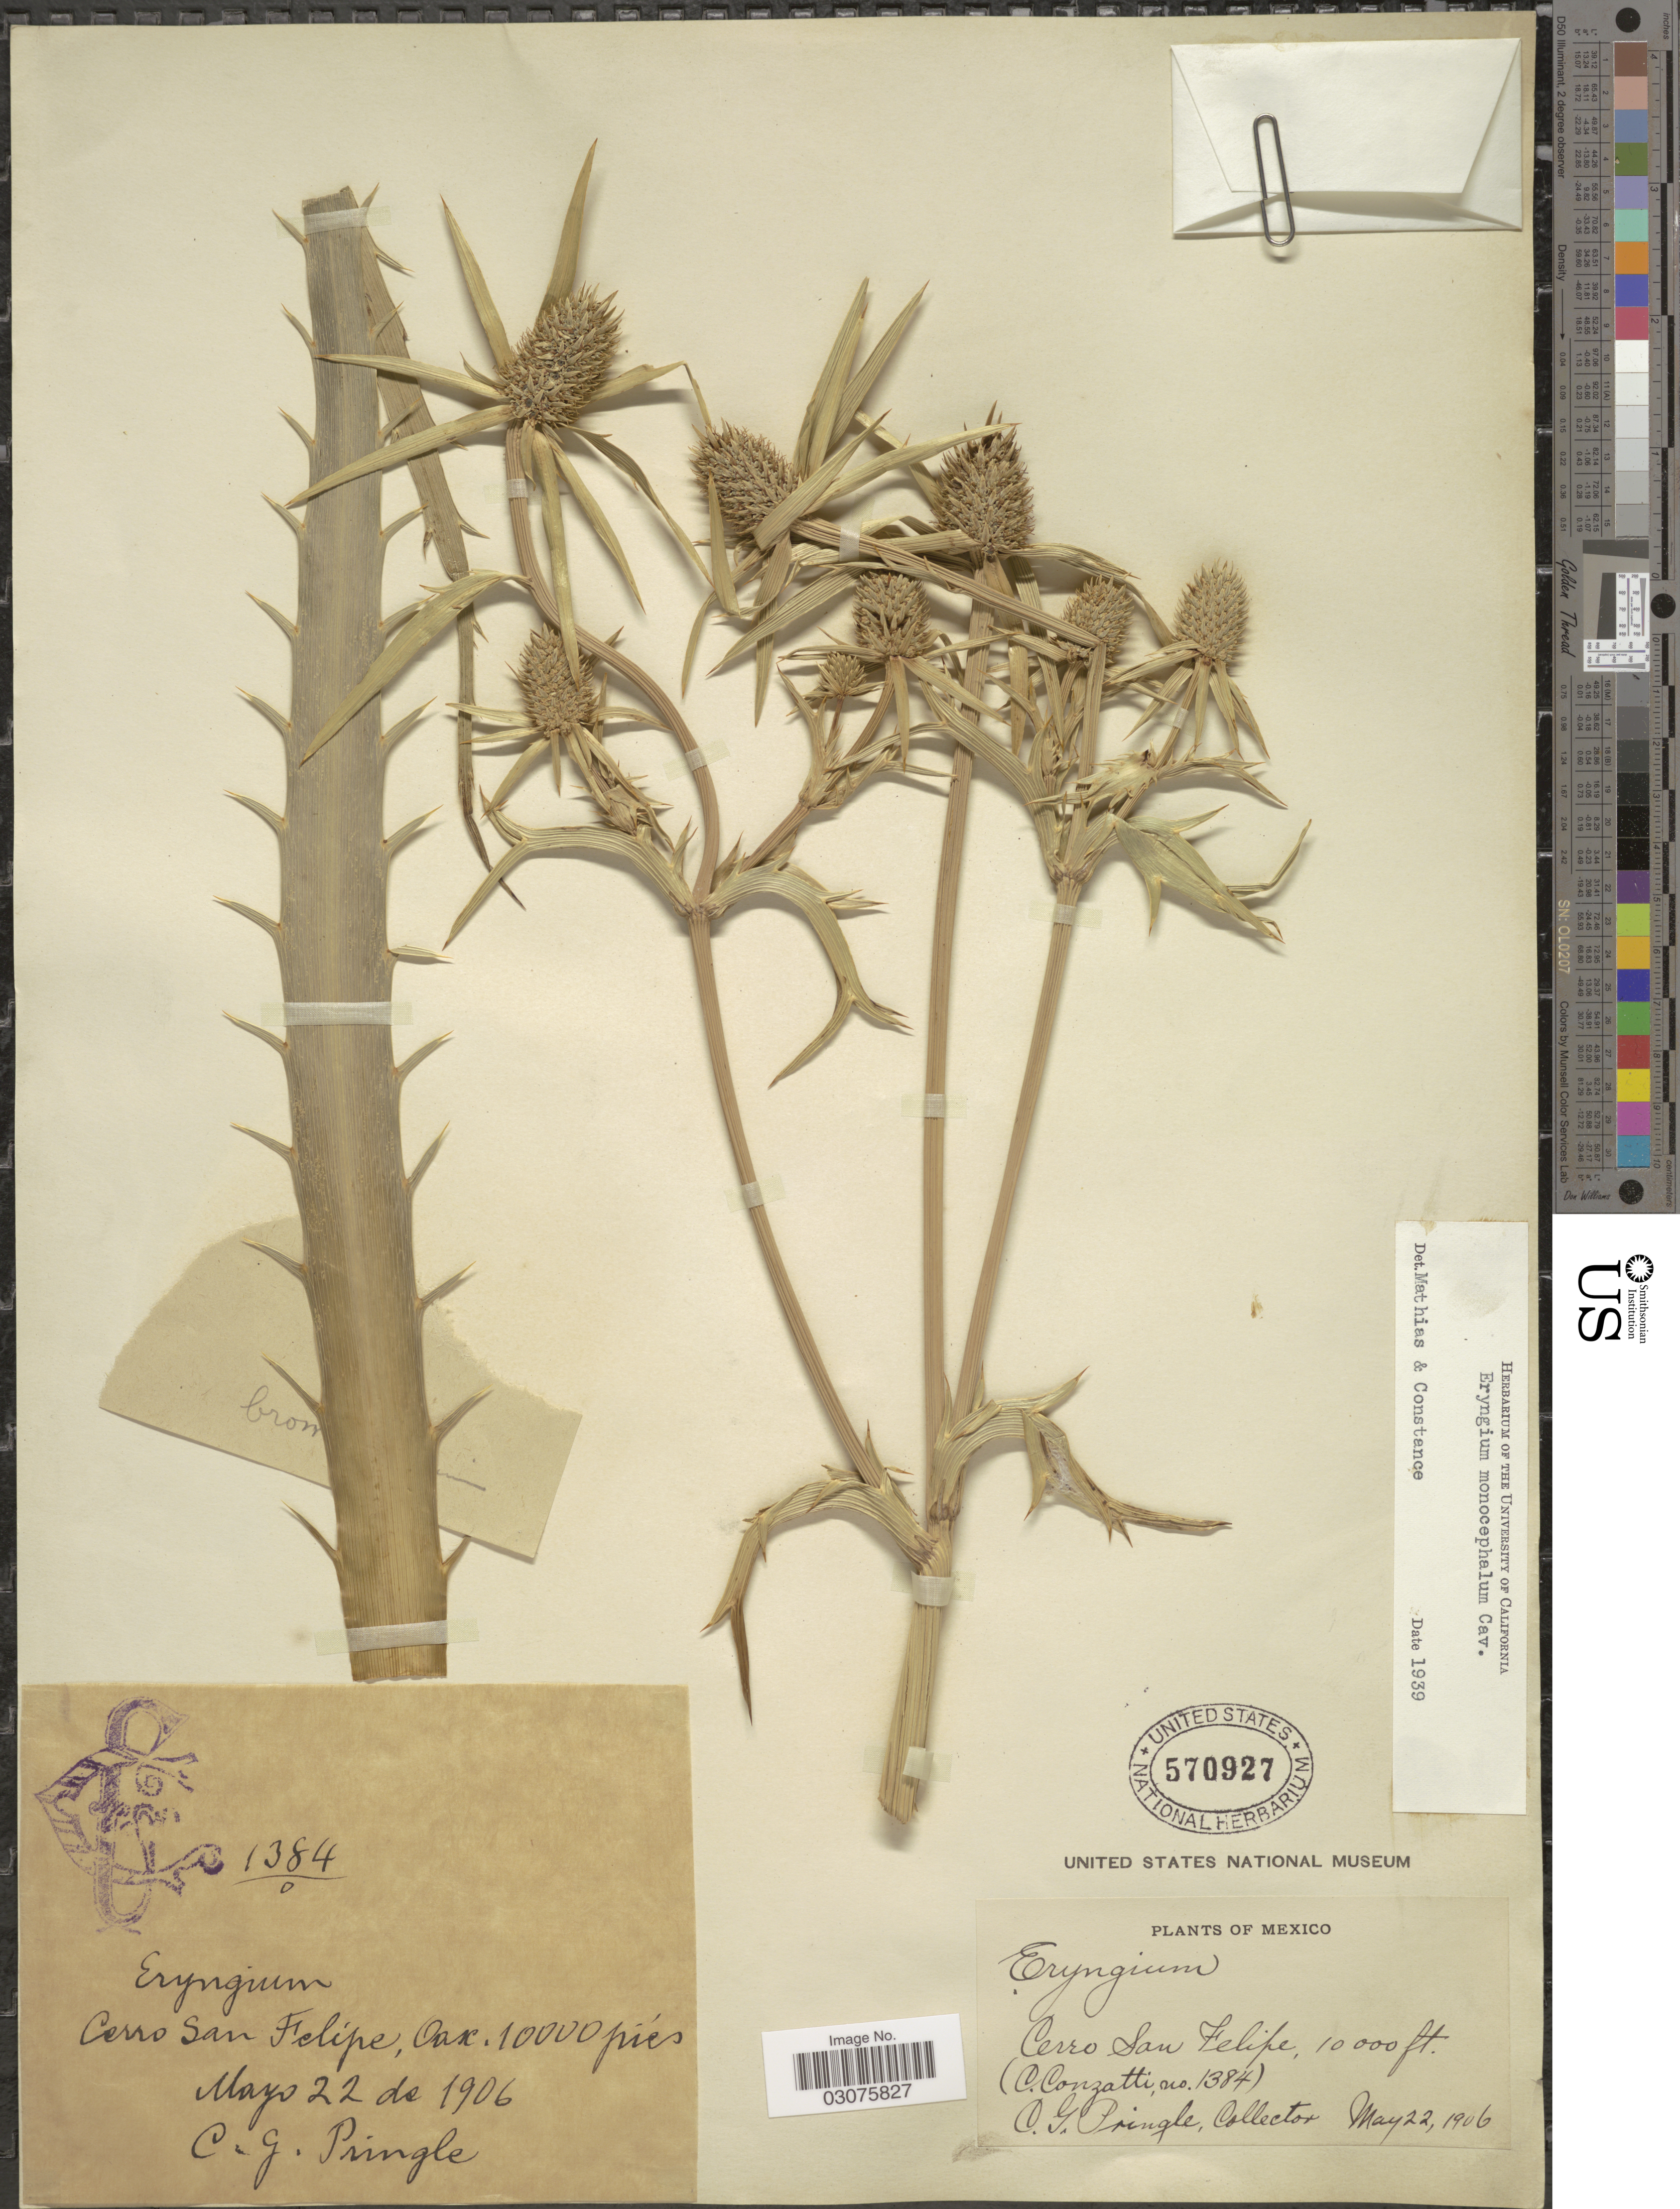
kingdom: Plantae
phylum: Tracheophyta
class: Magnoliopsida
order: Apiales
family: Apiaceae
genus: Eryngium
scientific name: Eryngium monocephalum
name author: Cav.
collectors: C. G. Pringle & C. Conzatti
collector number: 1384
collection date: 1906-05-22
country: Mexico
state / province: Oaxaca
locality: Cerro San Felipe.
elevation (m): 3048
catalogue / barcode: US 570927